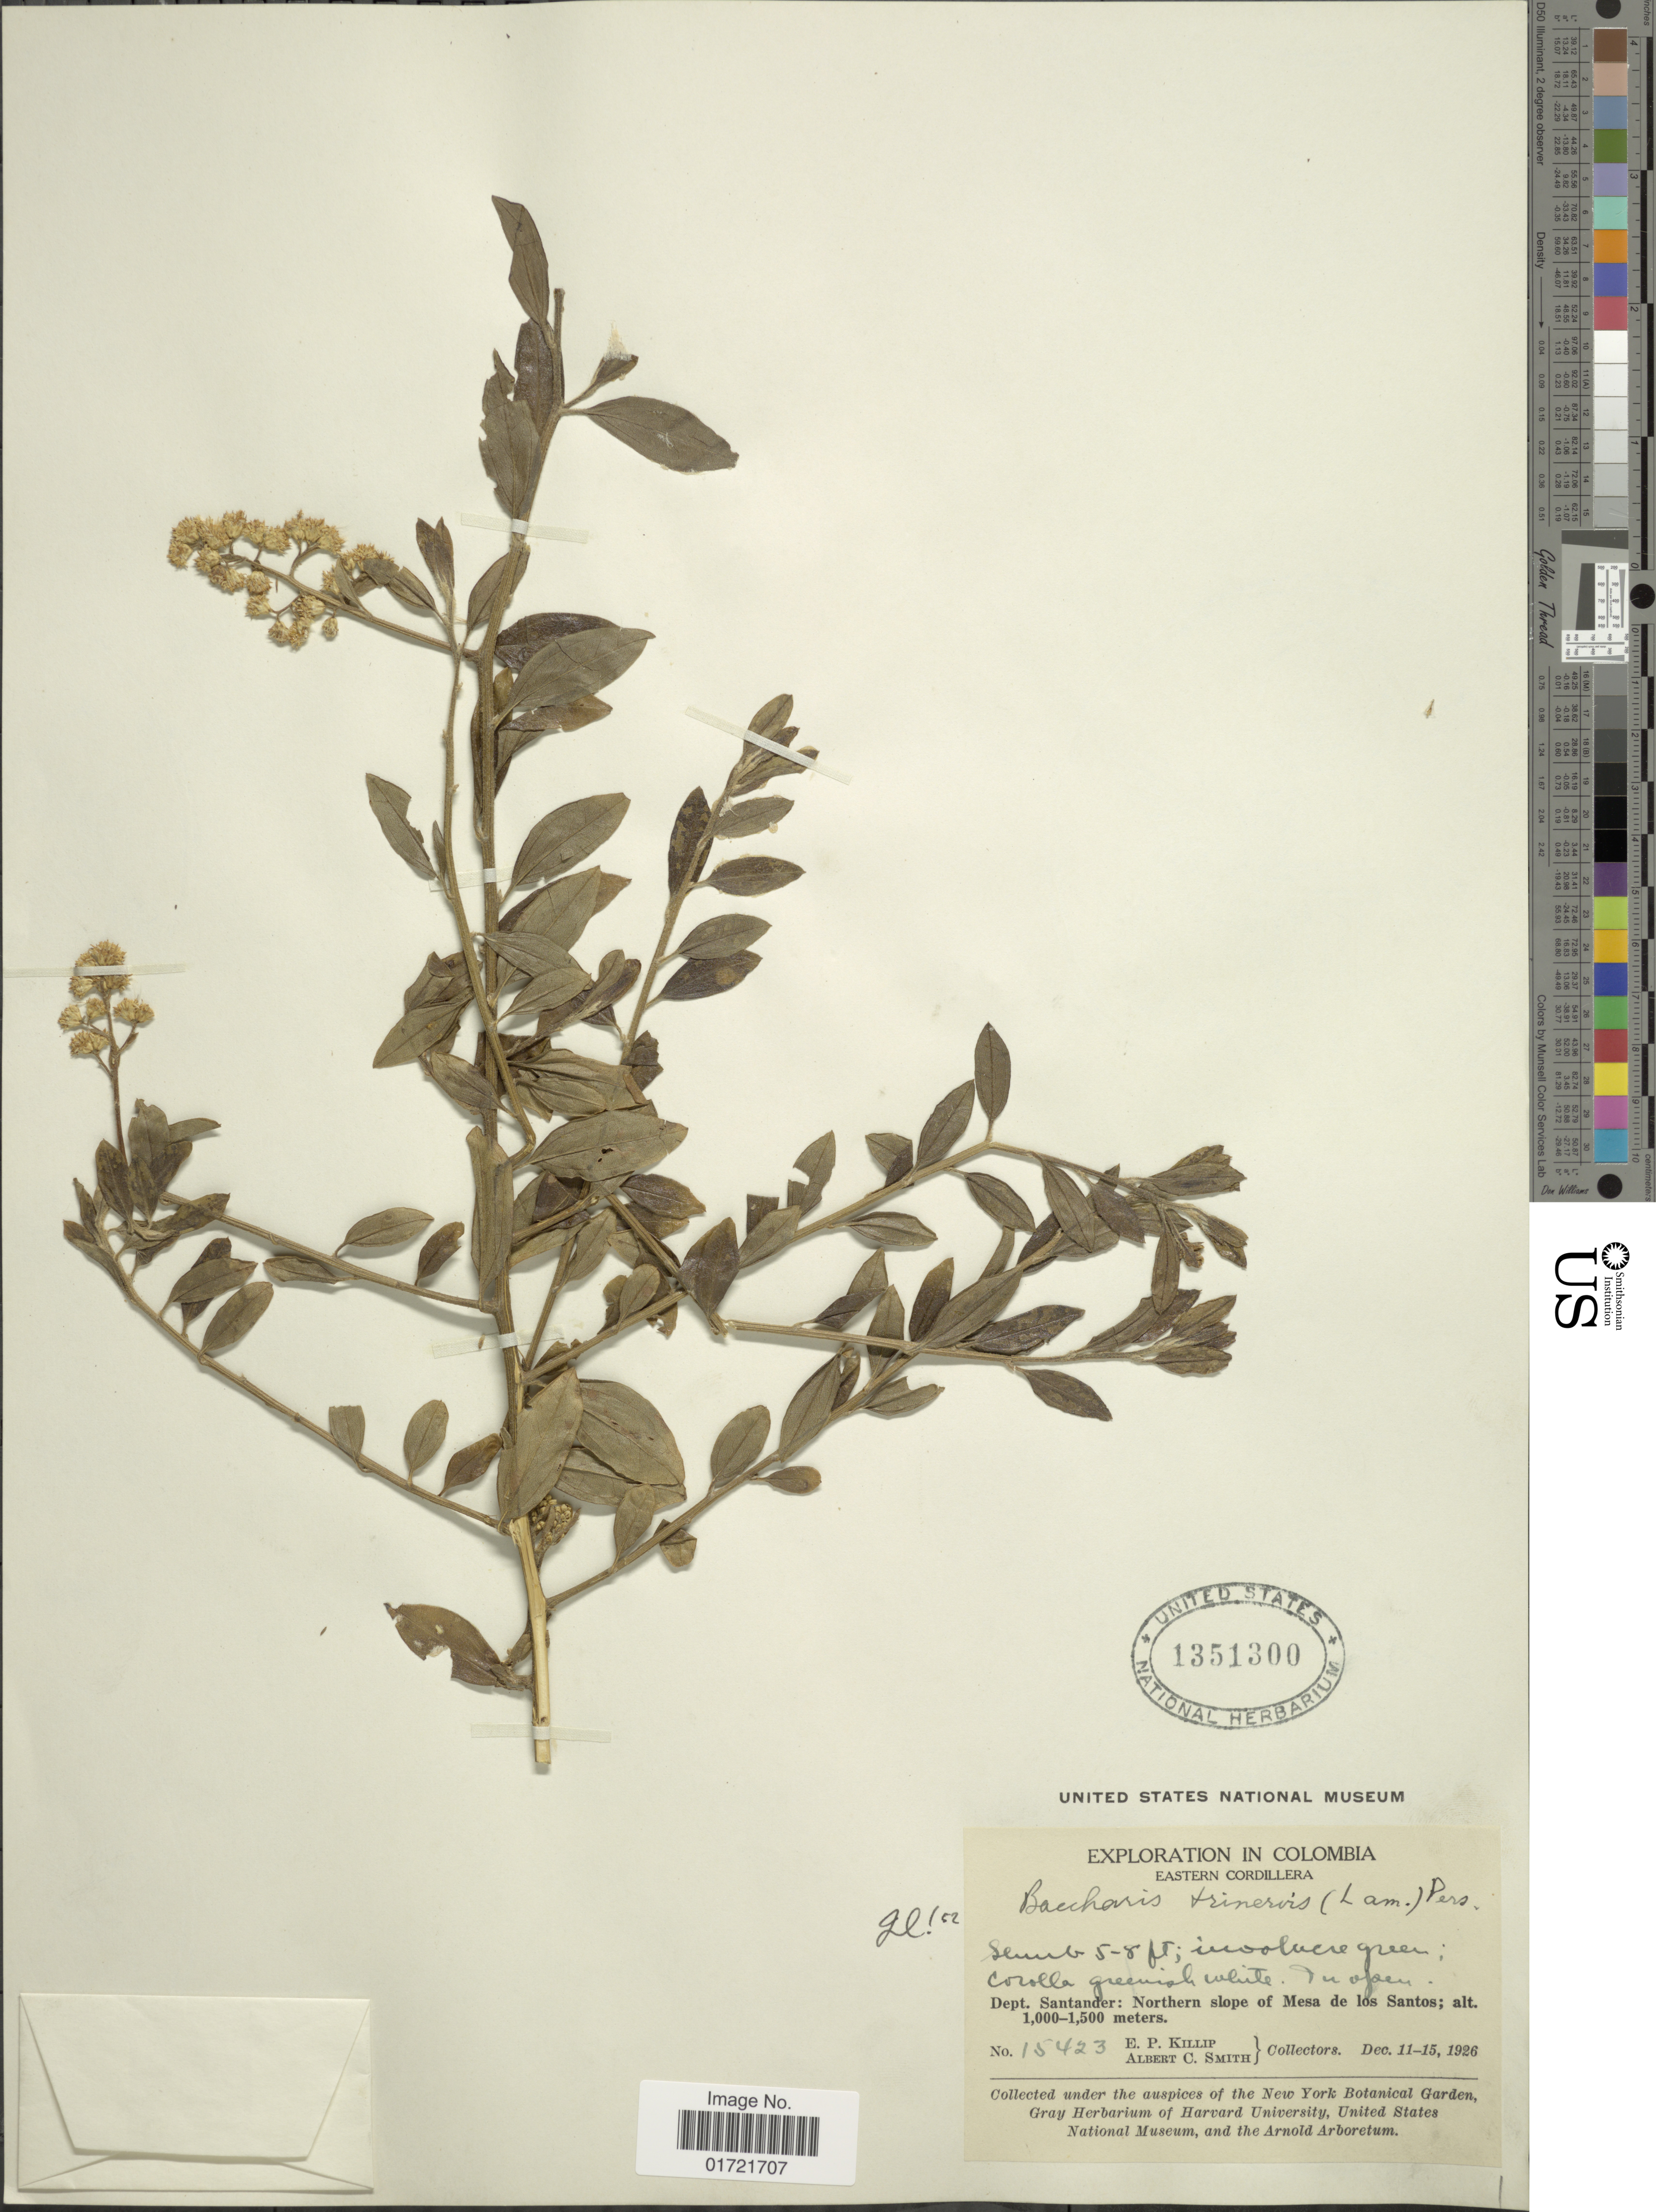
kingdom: Plantae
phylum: Tracheophyta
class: Magnoliopsida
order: Asterales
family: Asteraceae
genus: Baccharis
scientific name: Baccharis trinervis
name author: (Lam.) Pers.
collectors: E. P. Killip & A. C. Smith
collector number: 15423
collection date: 1926-12-11/1926-12-15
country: Colombia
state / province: Santander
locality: Eastern Cordillera: Dept. Santander: Northern slope of Mesa de los Santos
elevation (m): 1000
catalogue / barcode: US 1351300